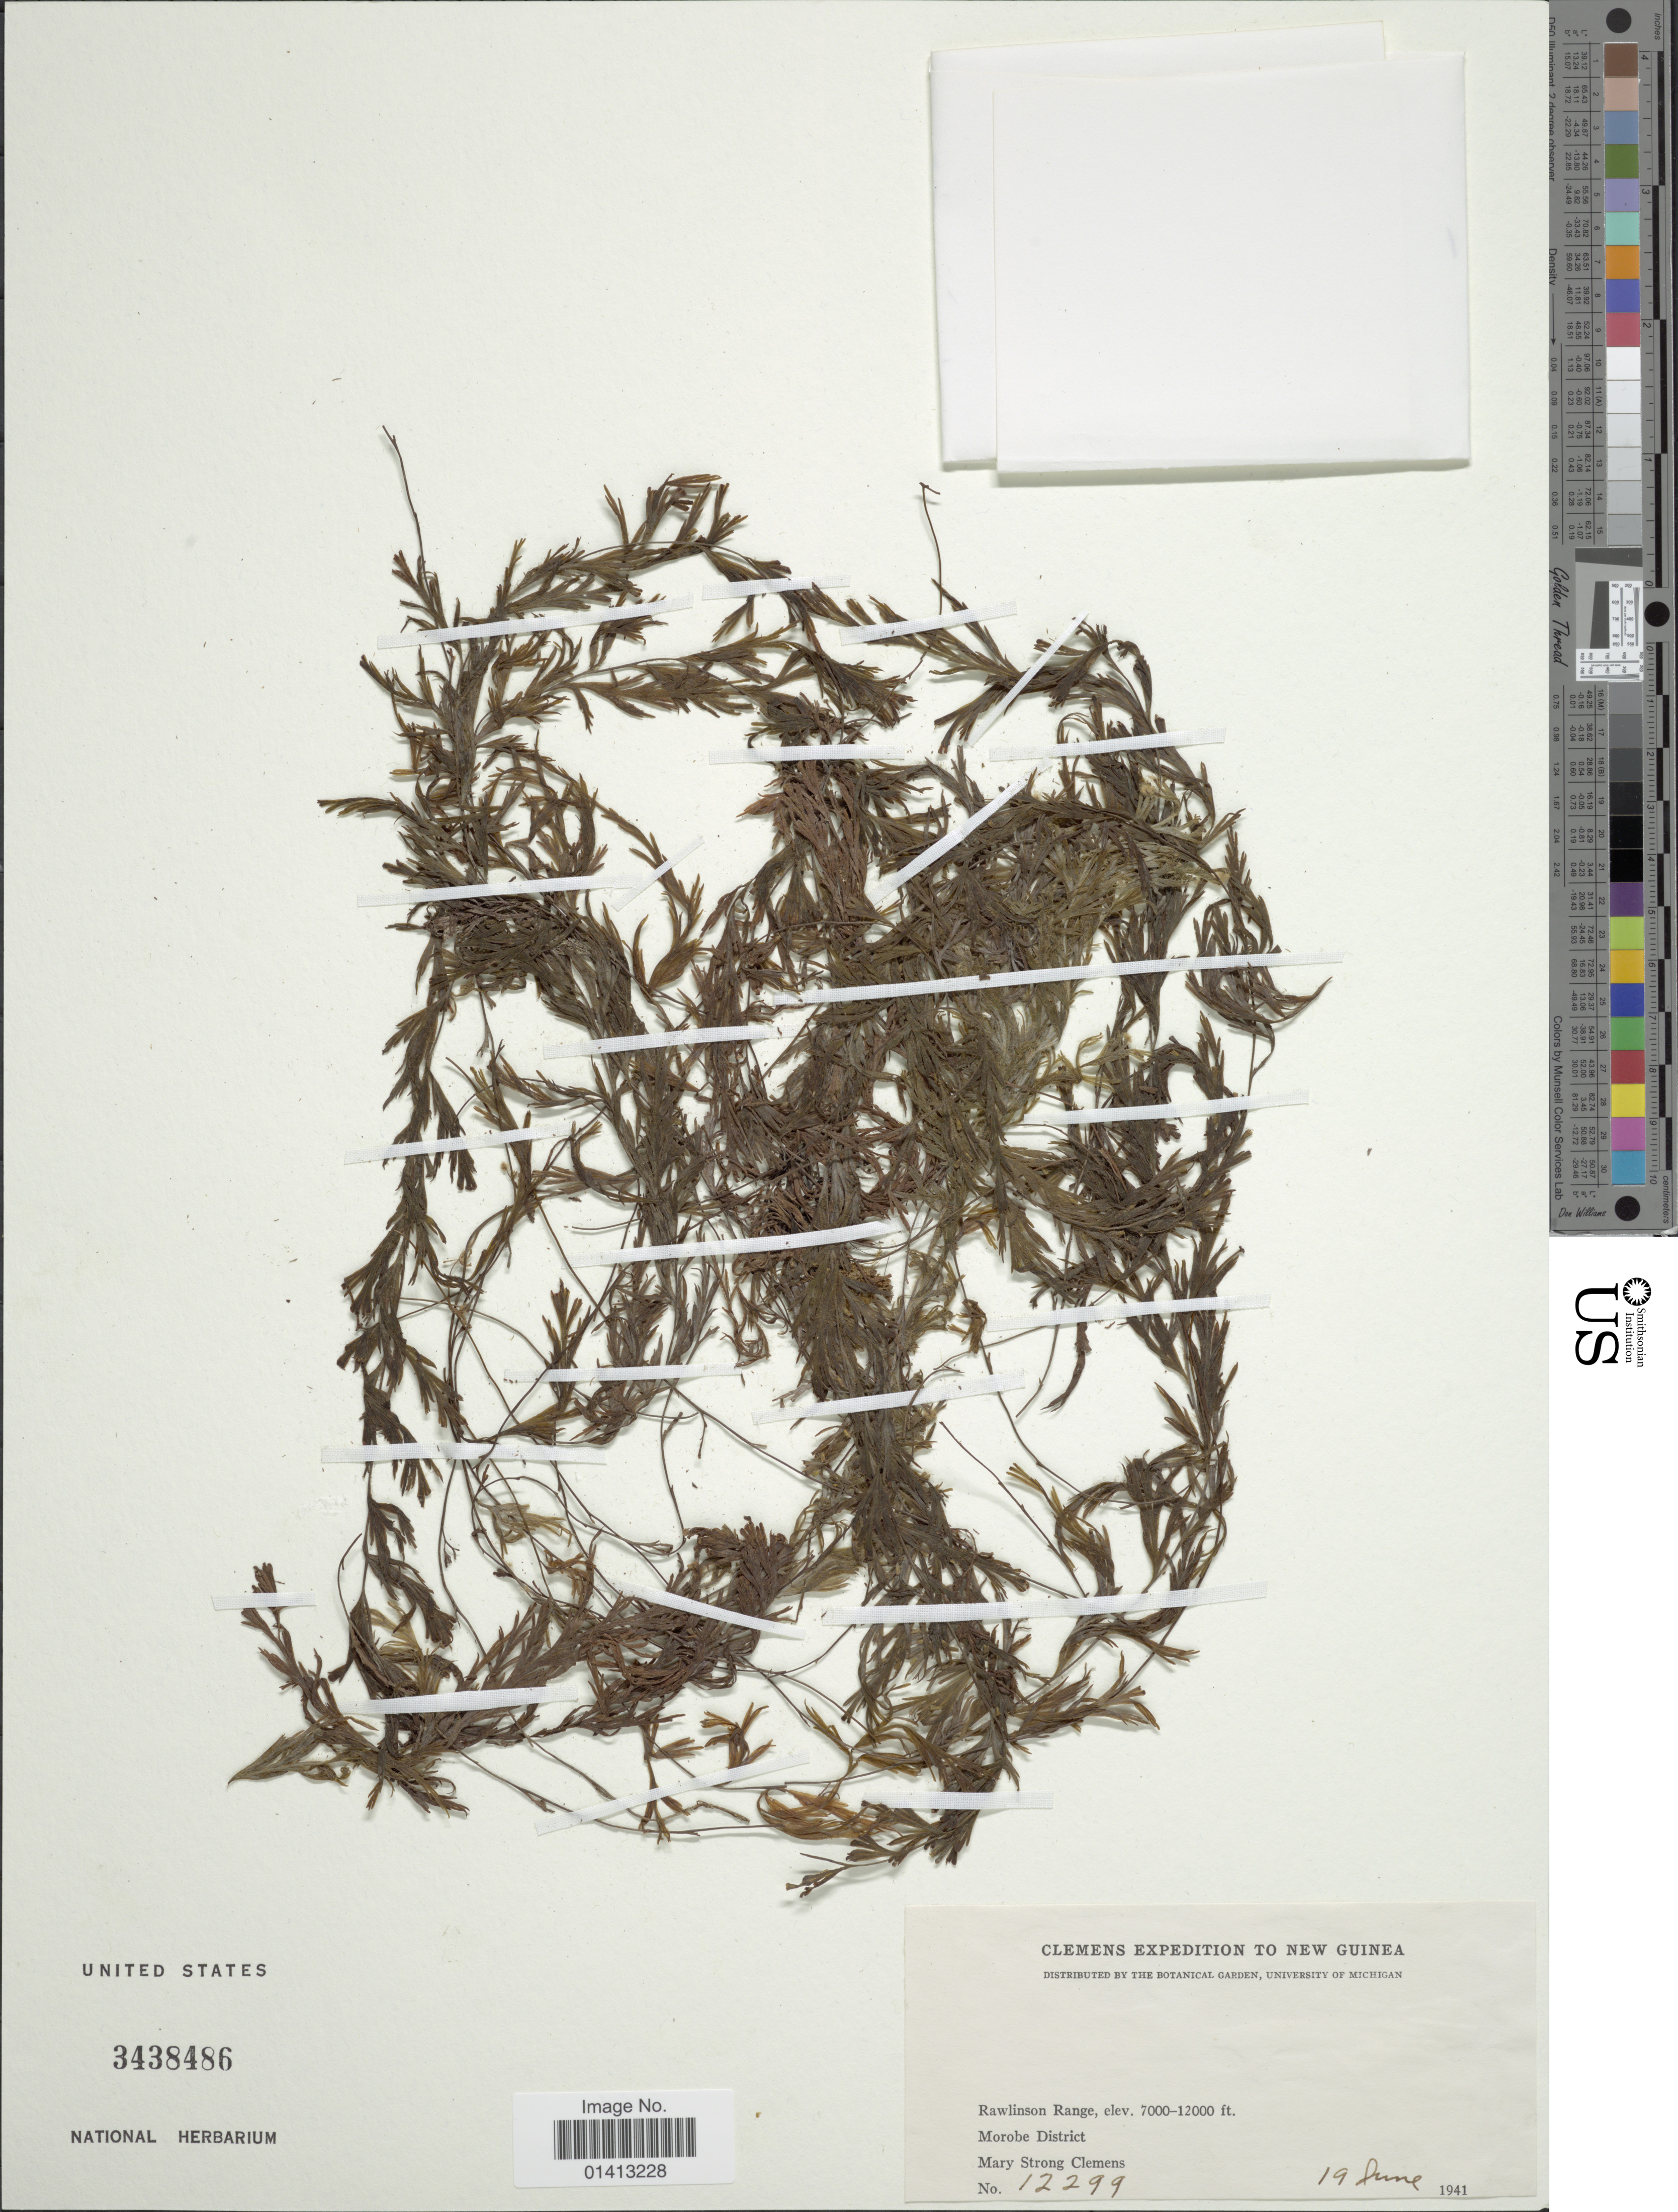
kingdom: Plantae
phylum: Tracheophyta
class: Polypodiopsida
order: Hymenophyllales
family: Hymenophyllaceae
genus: Crepidomanes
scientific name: Crepidomanes sp.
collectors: M. S. Clemens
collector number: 12299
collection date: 1941-06-19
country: Papua New Guinea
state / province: Morobe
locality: Rawlinson Range, Morobe District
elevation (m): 2134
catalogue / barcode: US 3438486